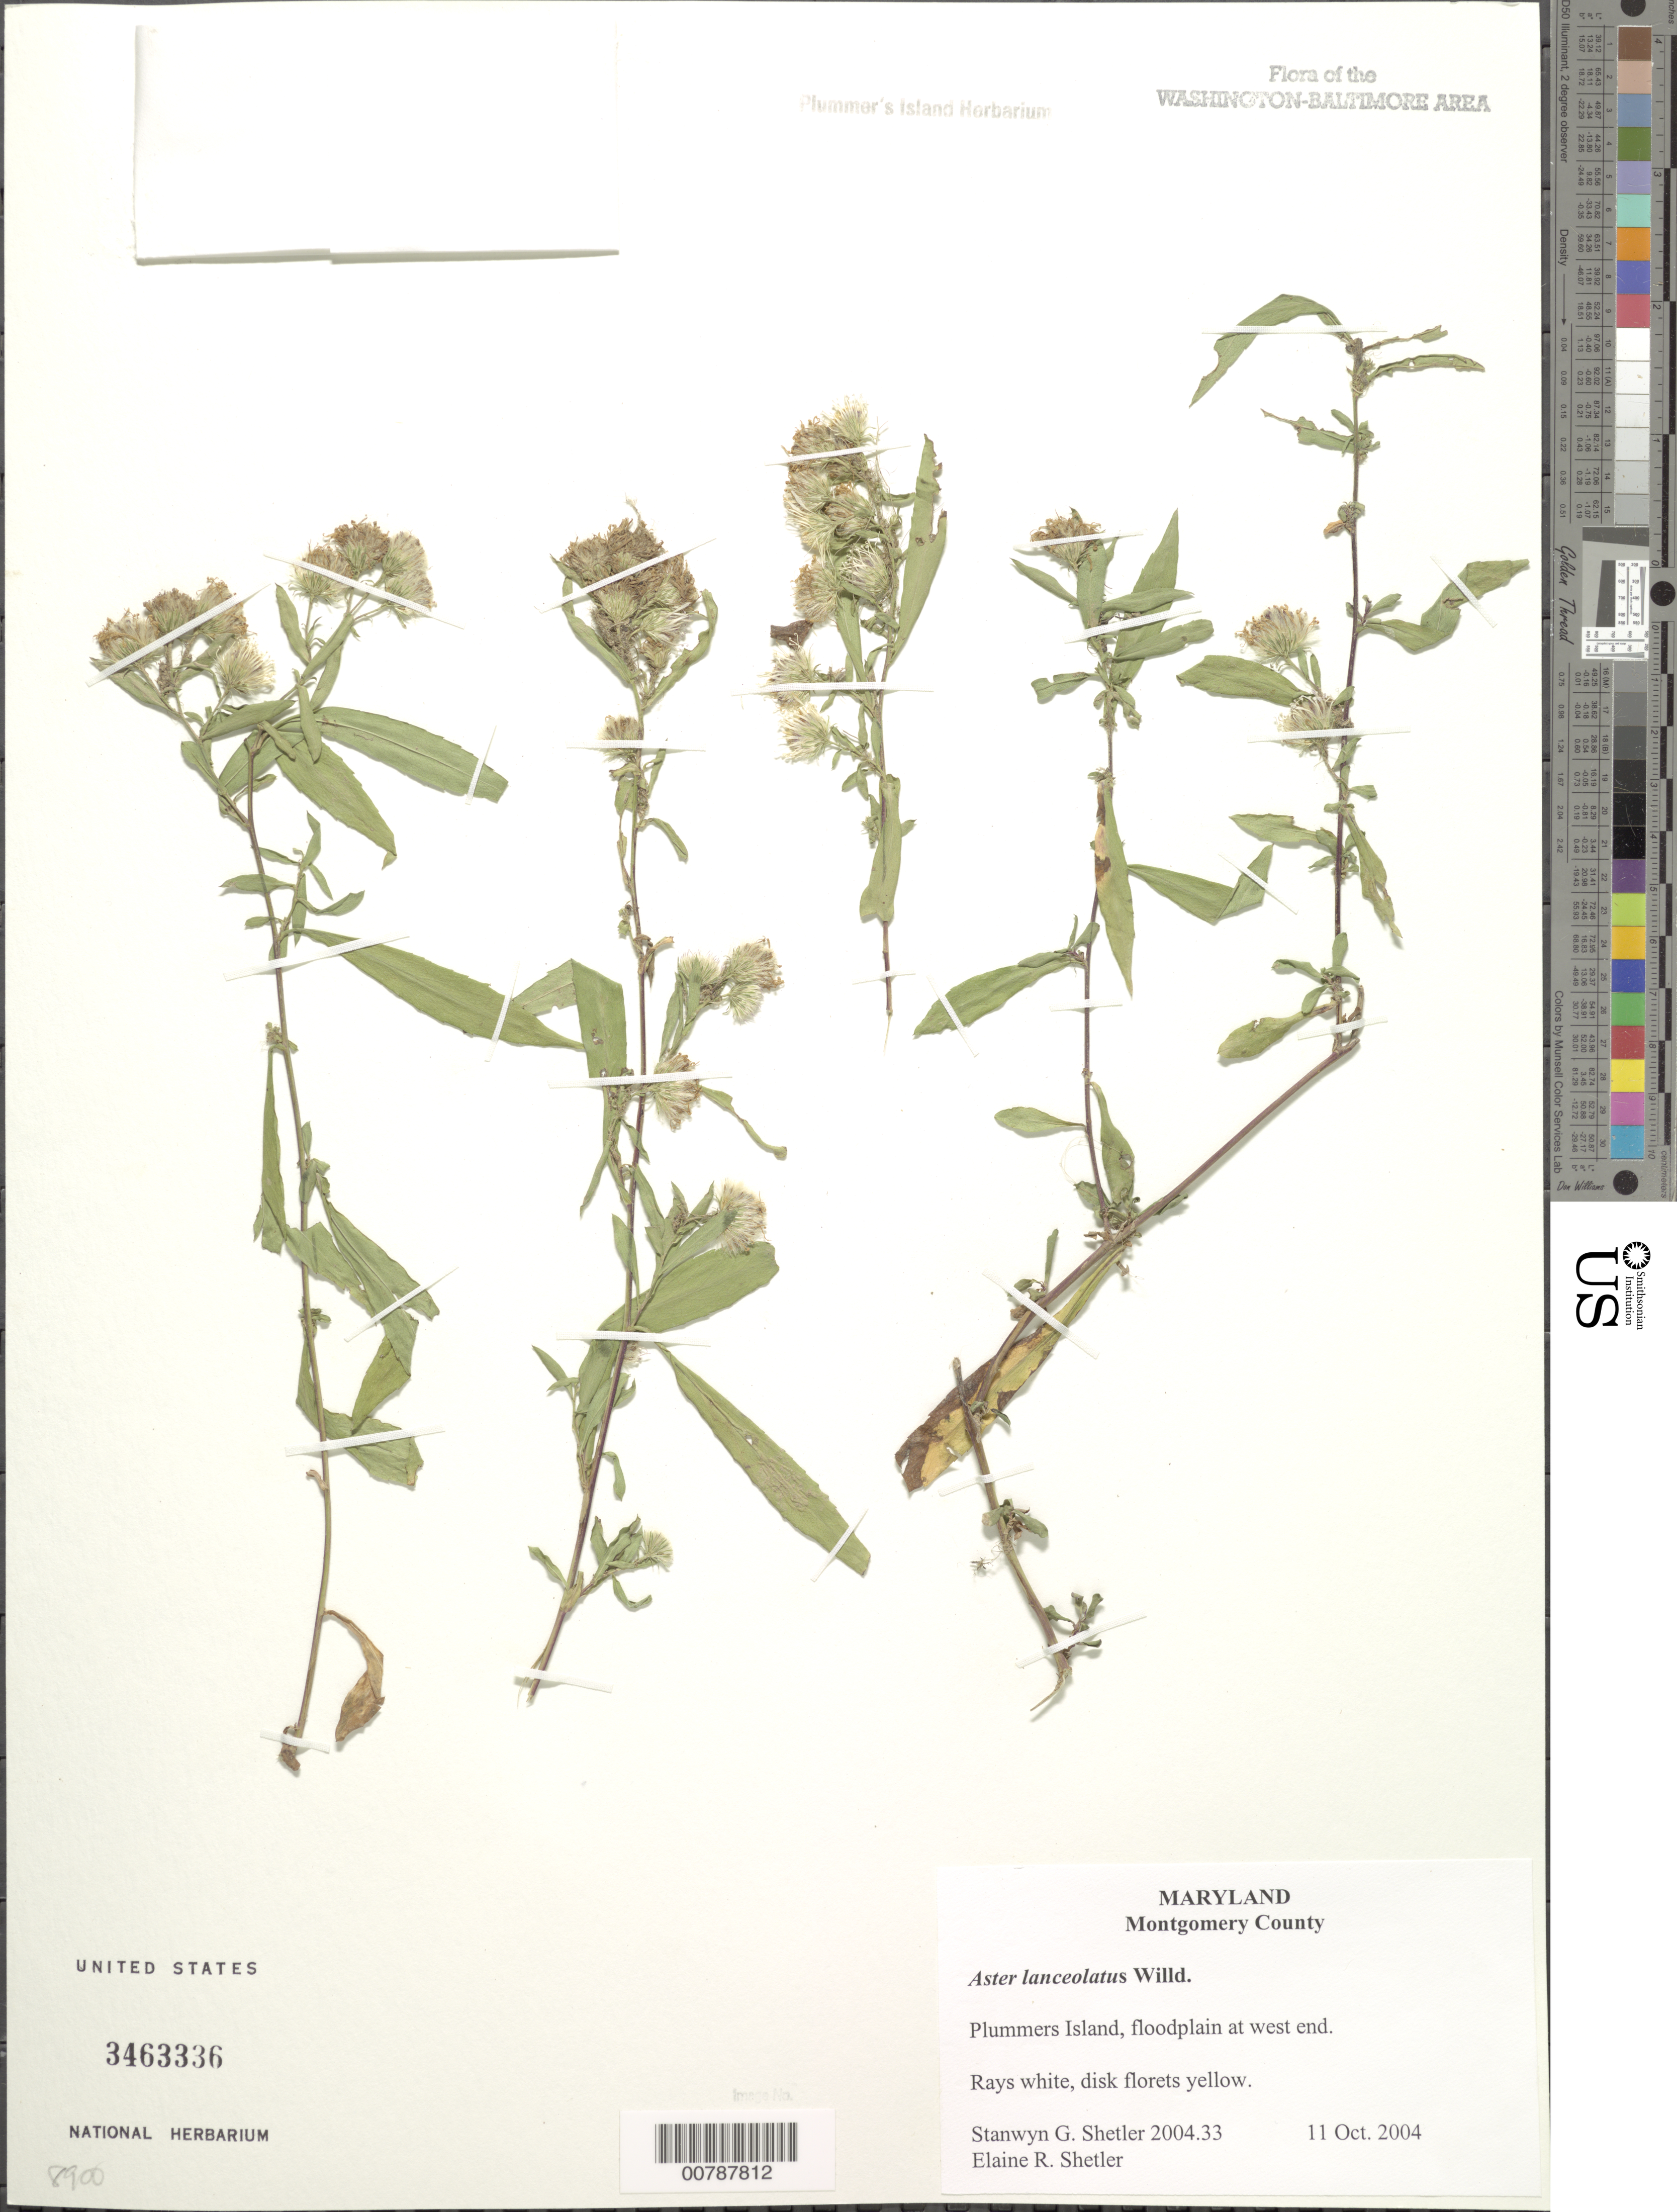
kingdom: Plantae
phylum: Tracheophyta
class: Magnoliopsida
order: Asterales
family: Asteraceae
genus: Symphyotrichum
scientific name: Symphyotrichum lanceolatum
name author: (Willd.) G.L. Nesom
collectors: S. Shetler & E. R. Shetler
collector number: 2004.33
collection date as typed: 11 Oct 2004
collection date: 2004-10-11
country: United States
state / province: Maryland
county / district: Montgomery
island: Plummers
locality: Plummers Island, floodplain at west end.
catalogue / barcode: US 3463336